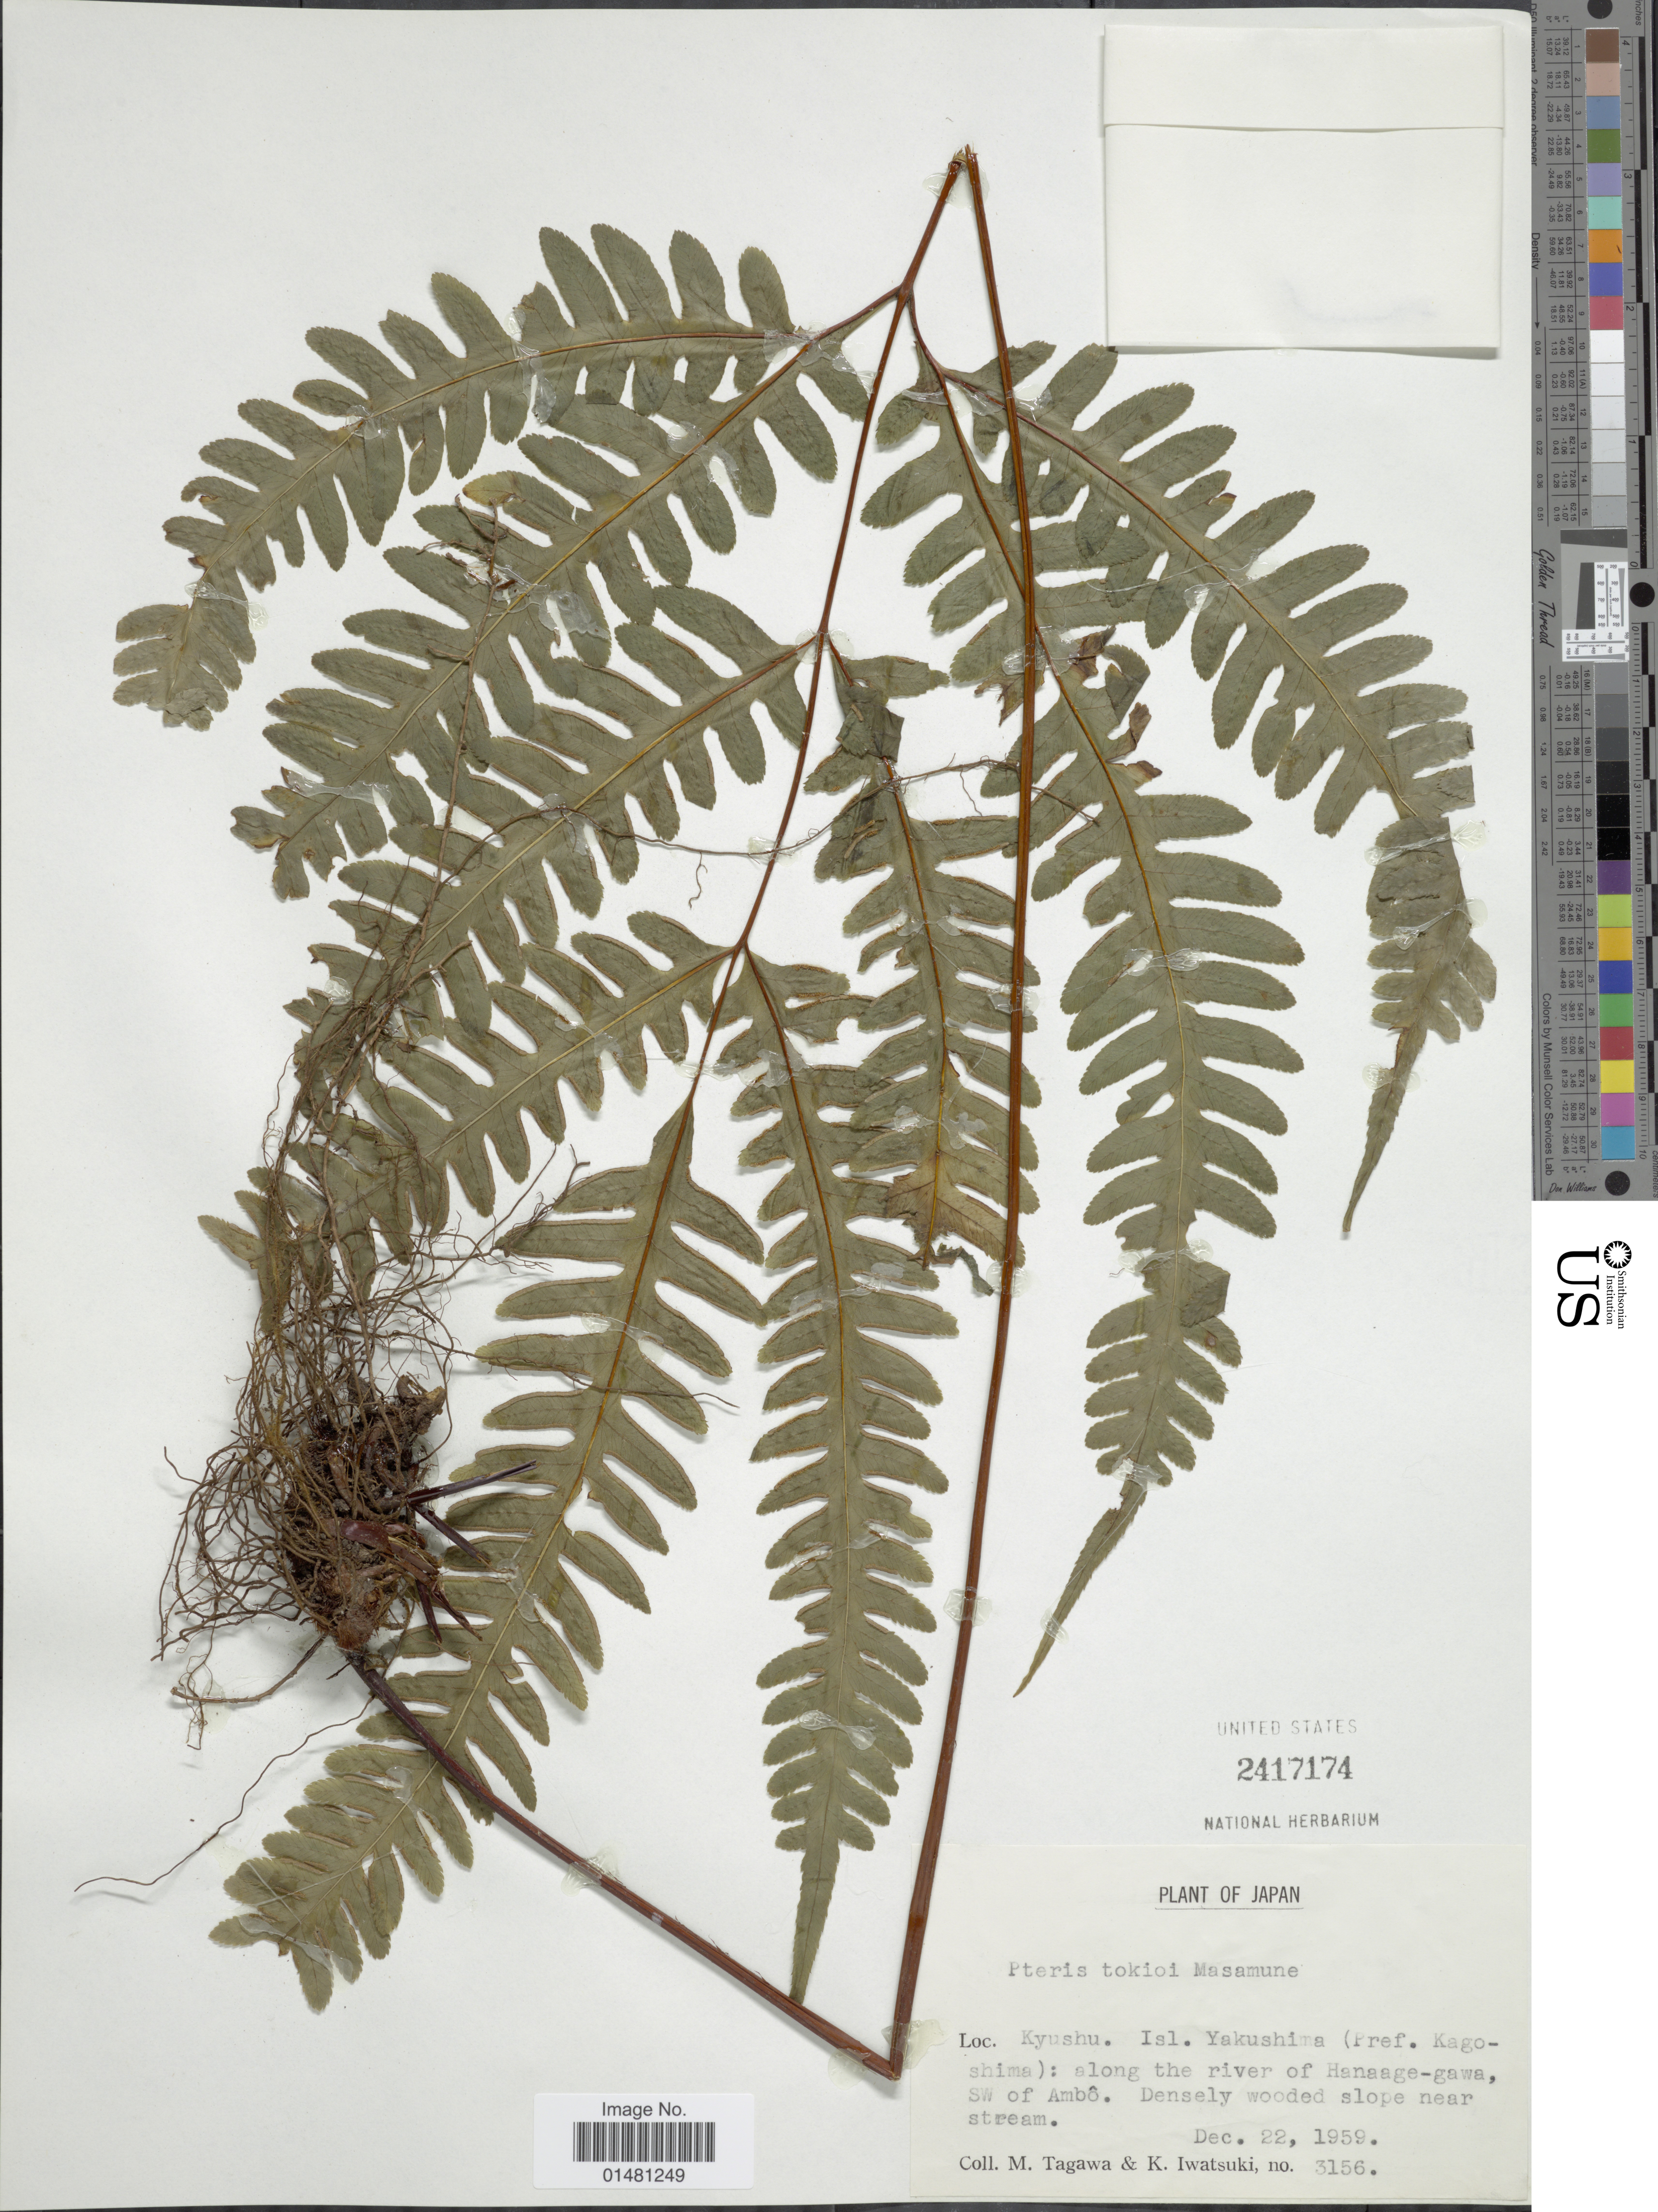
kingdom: Plantae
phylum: Tracheophyta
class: Polypodiopsida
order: Polypodiales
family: Pteridaceae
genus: Pteris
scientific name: Pteris tokioi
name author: Masam.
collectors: M. Tagawa & K. Iwatsuki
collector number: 3156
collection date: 1959-12-22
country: Japan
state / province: Kagosima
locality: Kyushu Isl Yakushima (pref. Kagoshima): along the river of Hanaage-gawa,SW of Ambô. Densely wooded slope near stream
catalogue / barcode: US 2417174